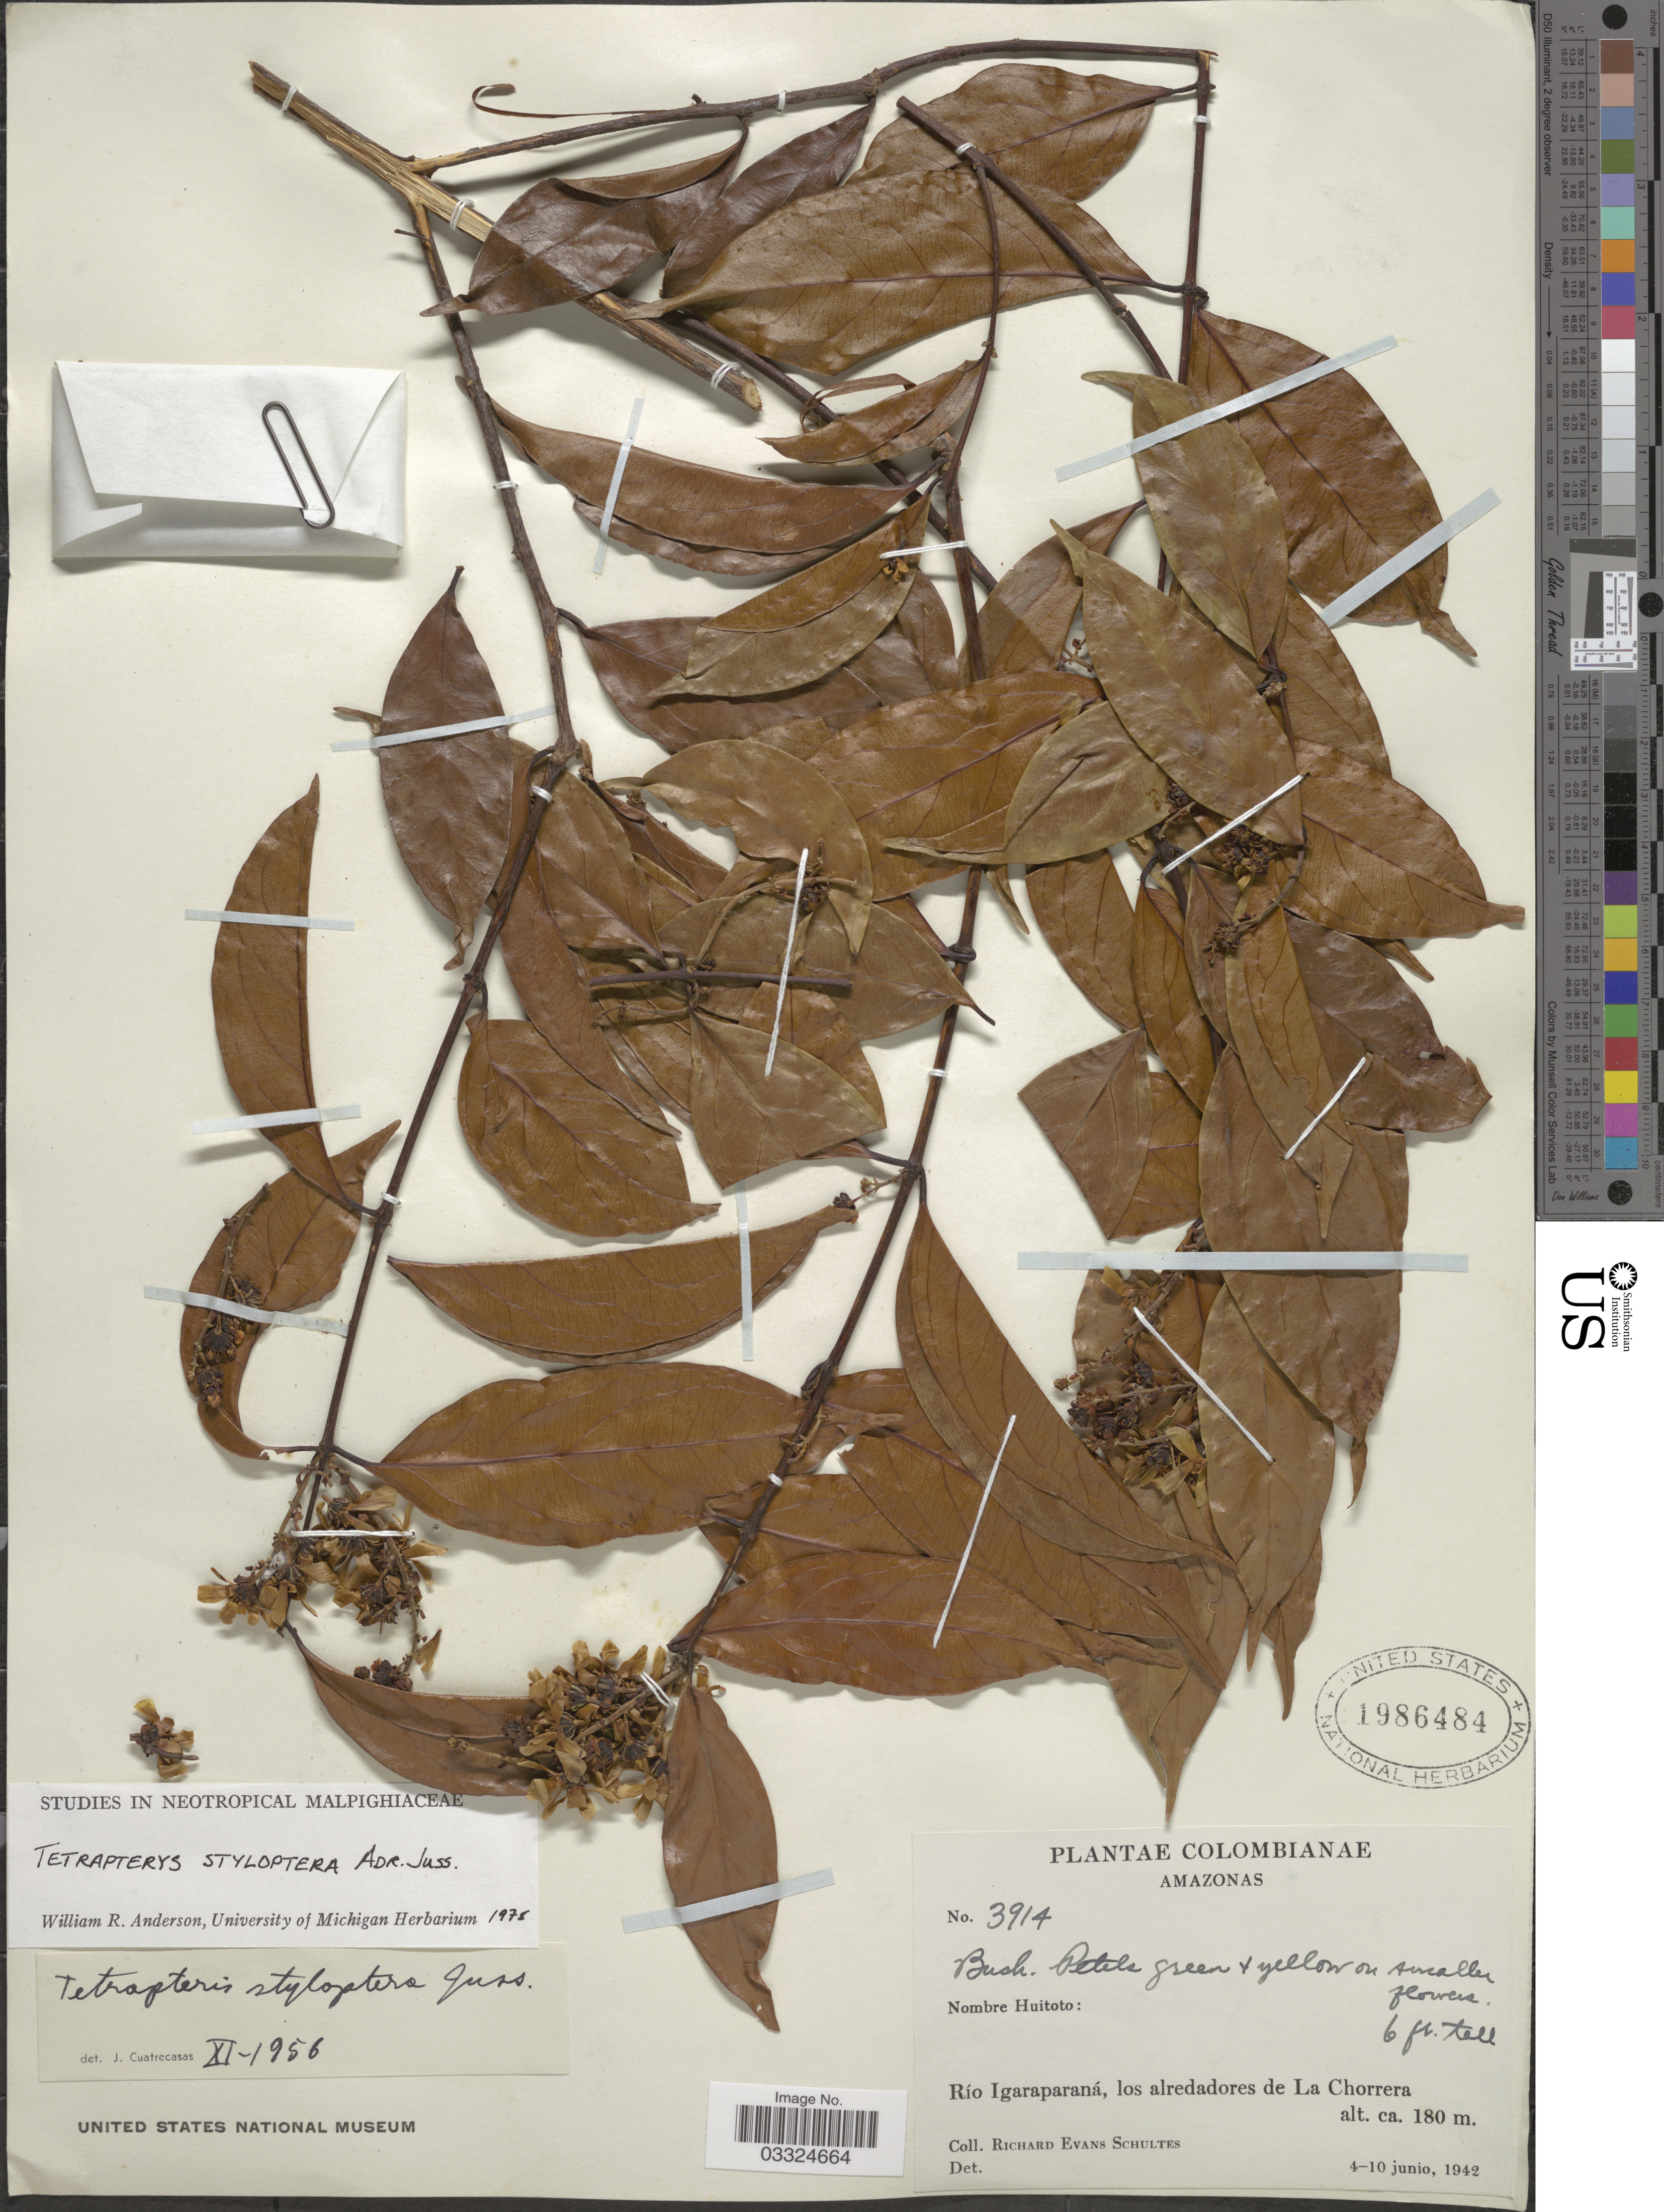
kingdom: Plantae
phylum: Tracheophyta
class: Magnoliopsida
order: Malpighiales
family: Malpighiaceae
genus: Glicophyllum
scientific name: Glicophyllum stylopterum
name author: (A. Juss.) R.F. Almeida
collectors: R. E. Schultes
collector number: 3914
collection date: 1942-06-04/1942-06-10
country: Colombia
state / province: Amazônas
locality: Riío Igaraparaná, los alredadores de La Chorrera.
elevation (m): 180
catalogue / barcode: US 1986484